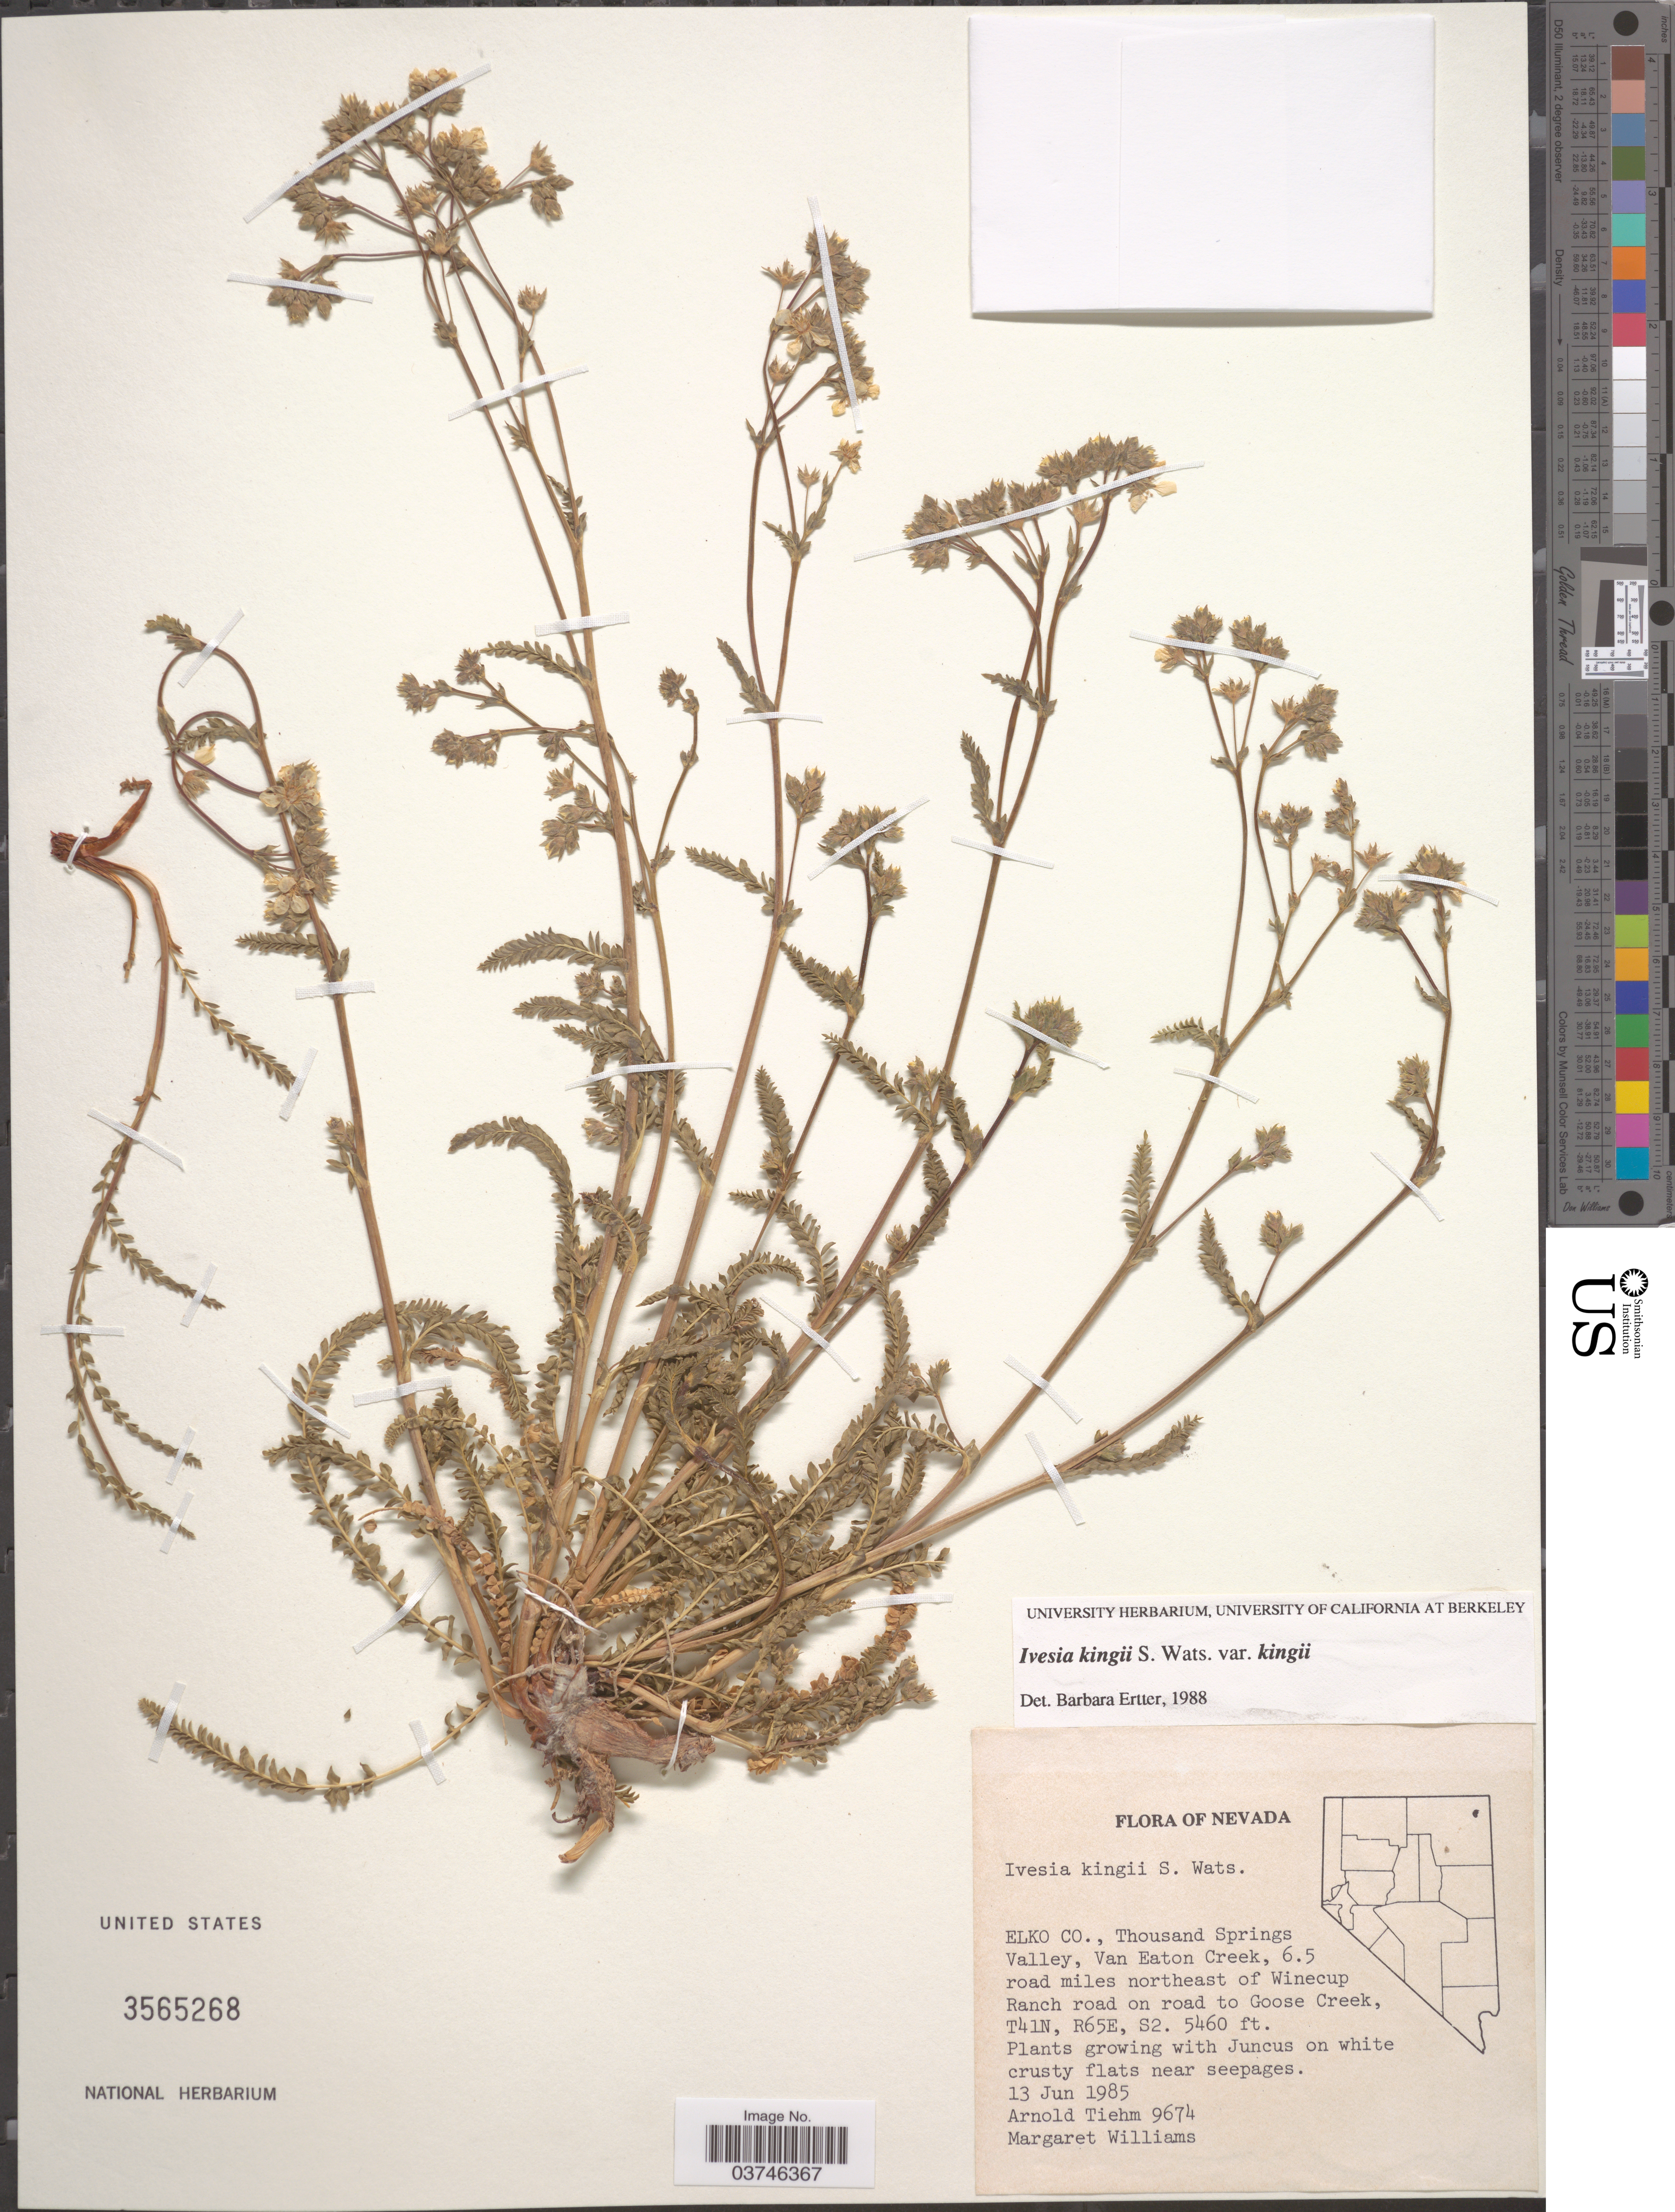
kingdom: Plantae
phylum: Tracheophyta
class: Magnoliopsida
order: Rosales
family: Rosaceae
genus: Potentilla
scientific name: Potentilla kingii var. kingii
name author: (S. Watson) Greene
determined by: Strong, Mark T., (BOT), Smithsonian Institution - National Museum of Natural History (UNITED STATES)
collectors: A. Tiehm & M. J. Williams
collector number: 9674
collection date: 1985-06-13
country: United States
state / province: Nevada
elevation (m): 1664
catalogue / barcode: US 3565268